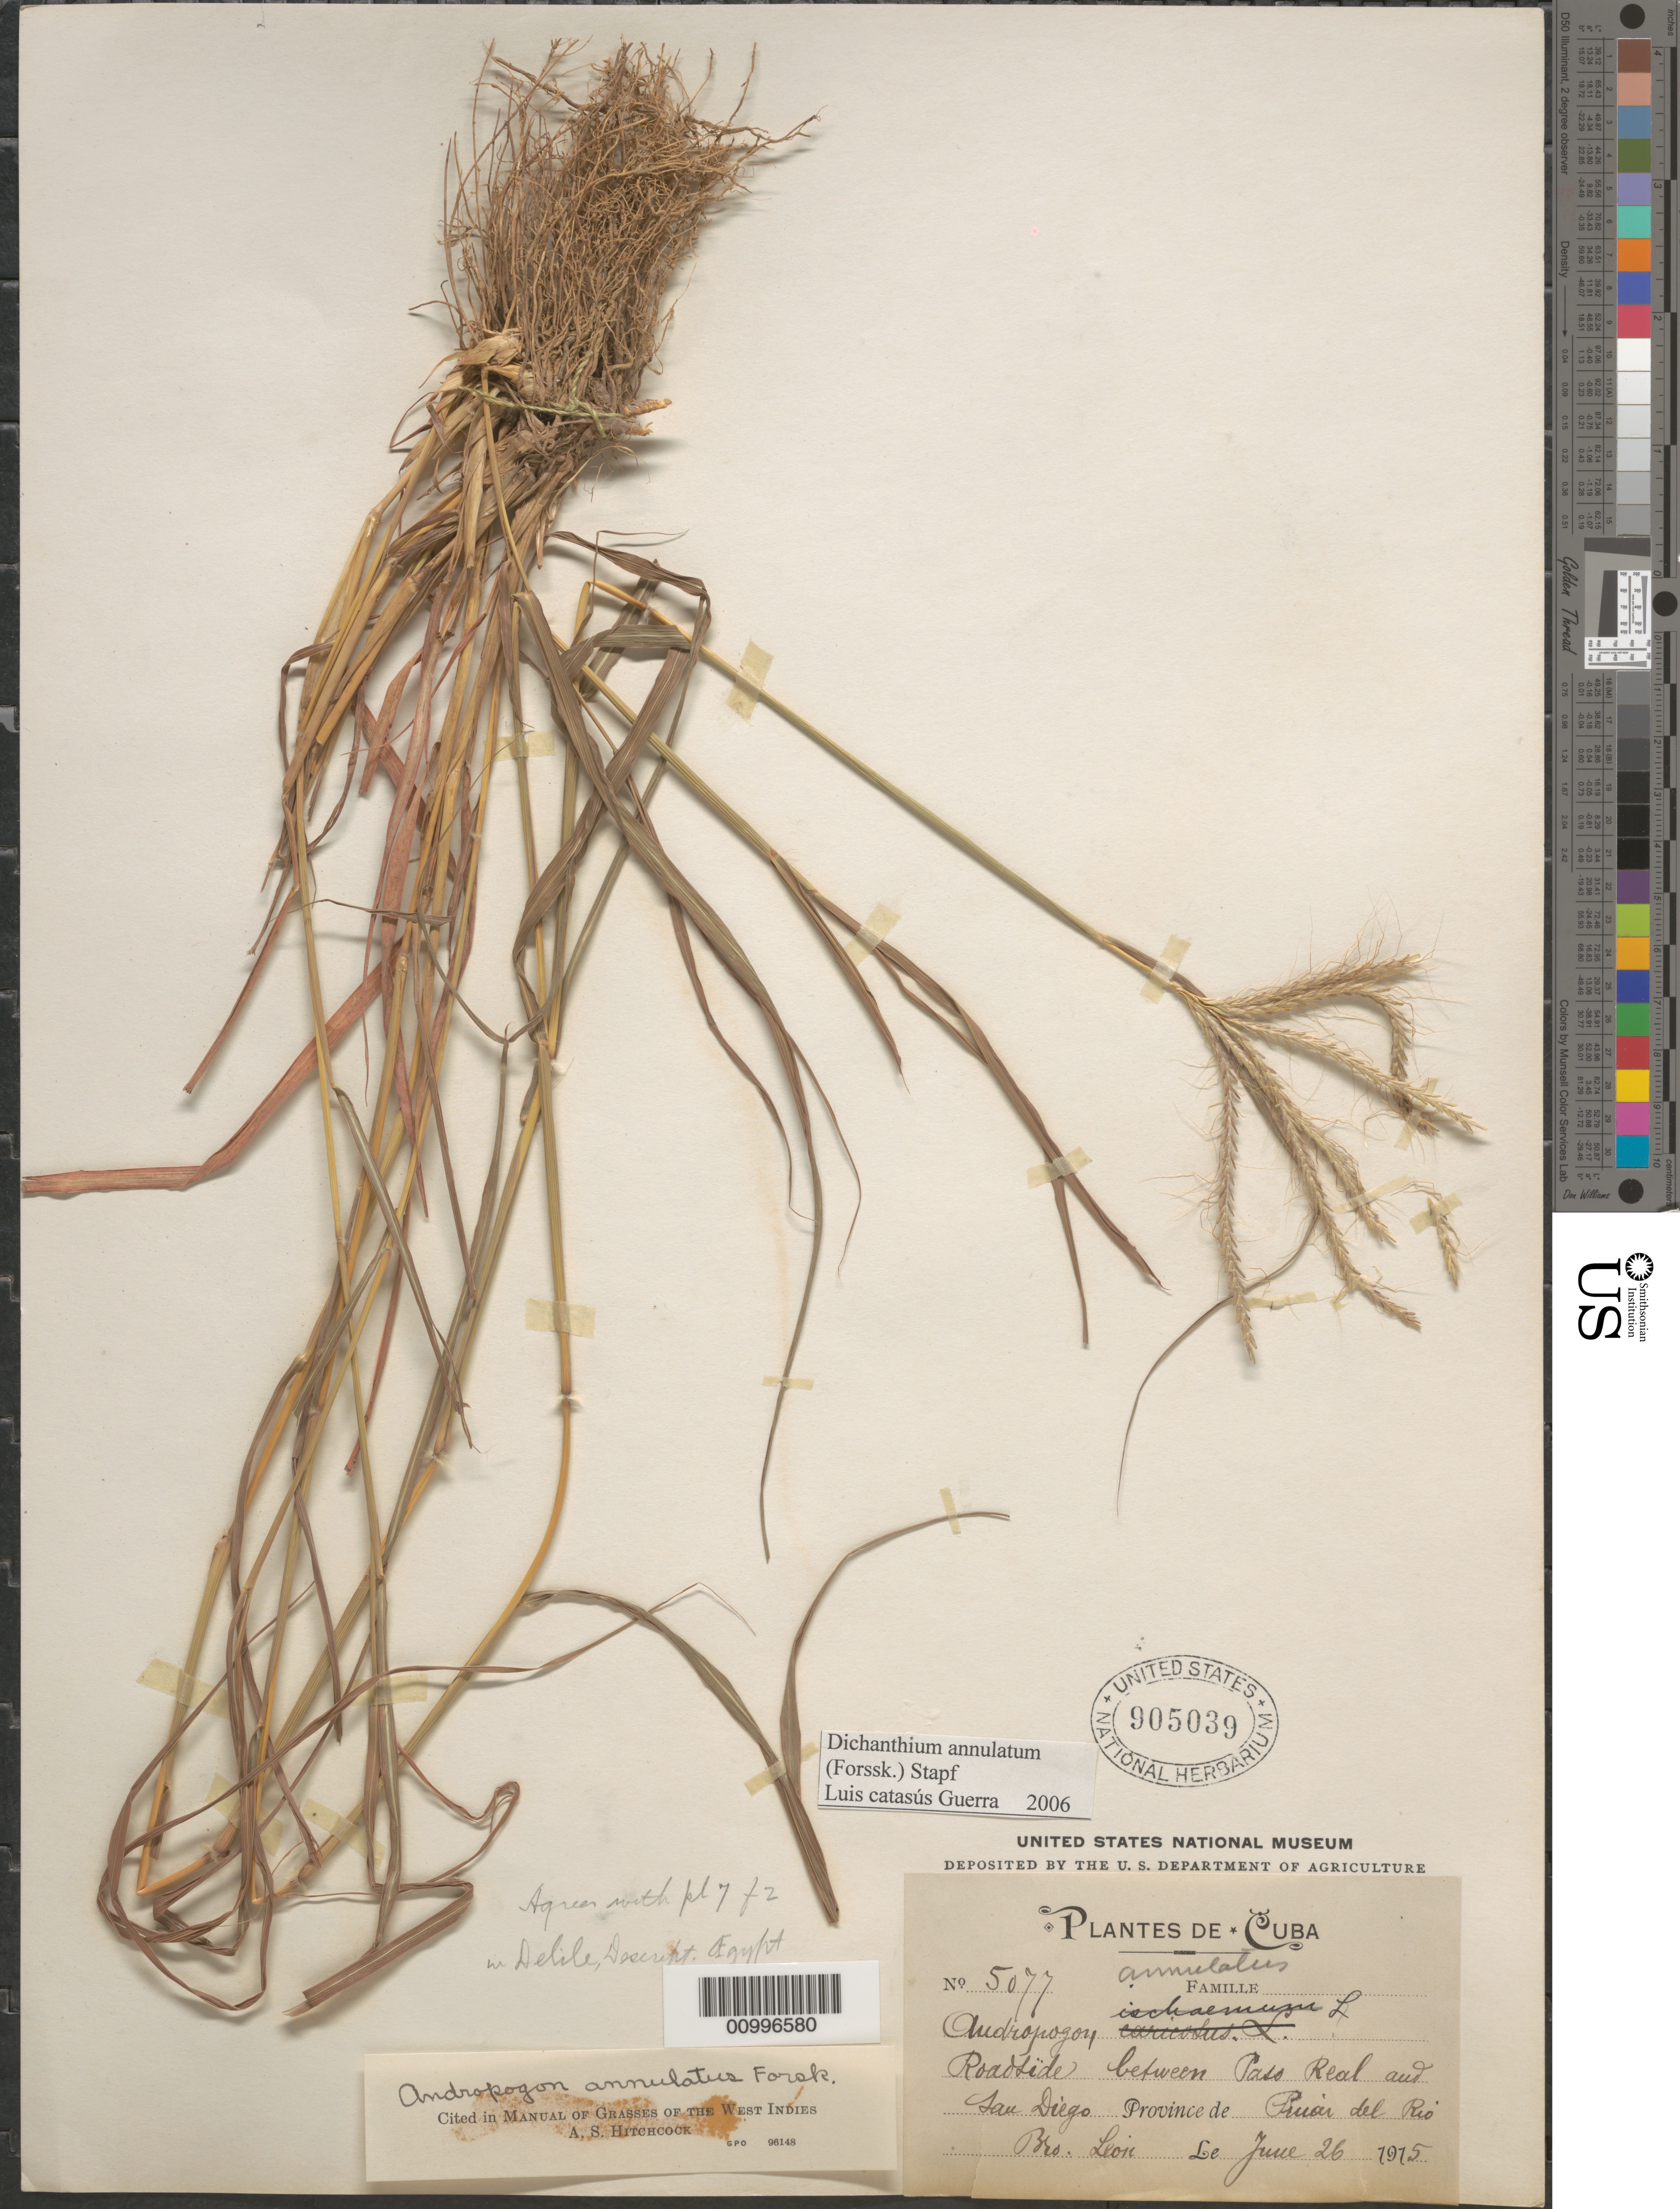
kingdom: Plantae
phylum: Tracheophyta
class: Liliopsida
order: Poales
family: Poaceae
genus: Dichanthium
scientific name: Dichanthium annulatum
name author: (Forssk.) Stapf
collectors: Bro. León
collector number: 5077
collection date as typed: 26 Jun 1915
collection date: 1915-06-26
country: Cuba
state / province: Pinar del Rio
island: Cuba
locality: Pinar del Rio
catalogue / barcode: US 905039